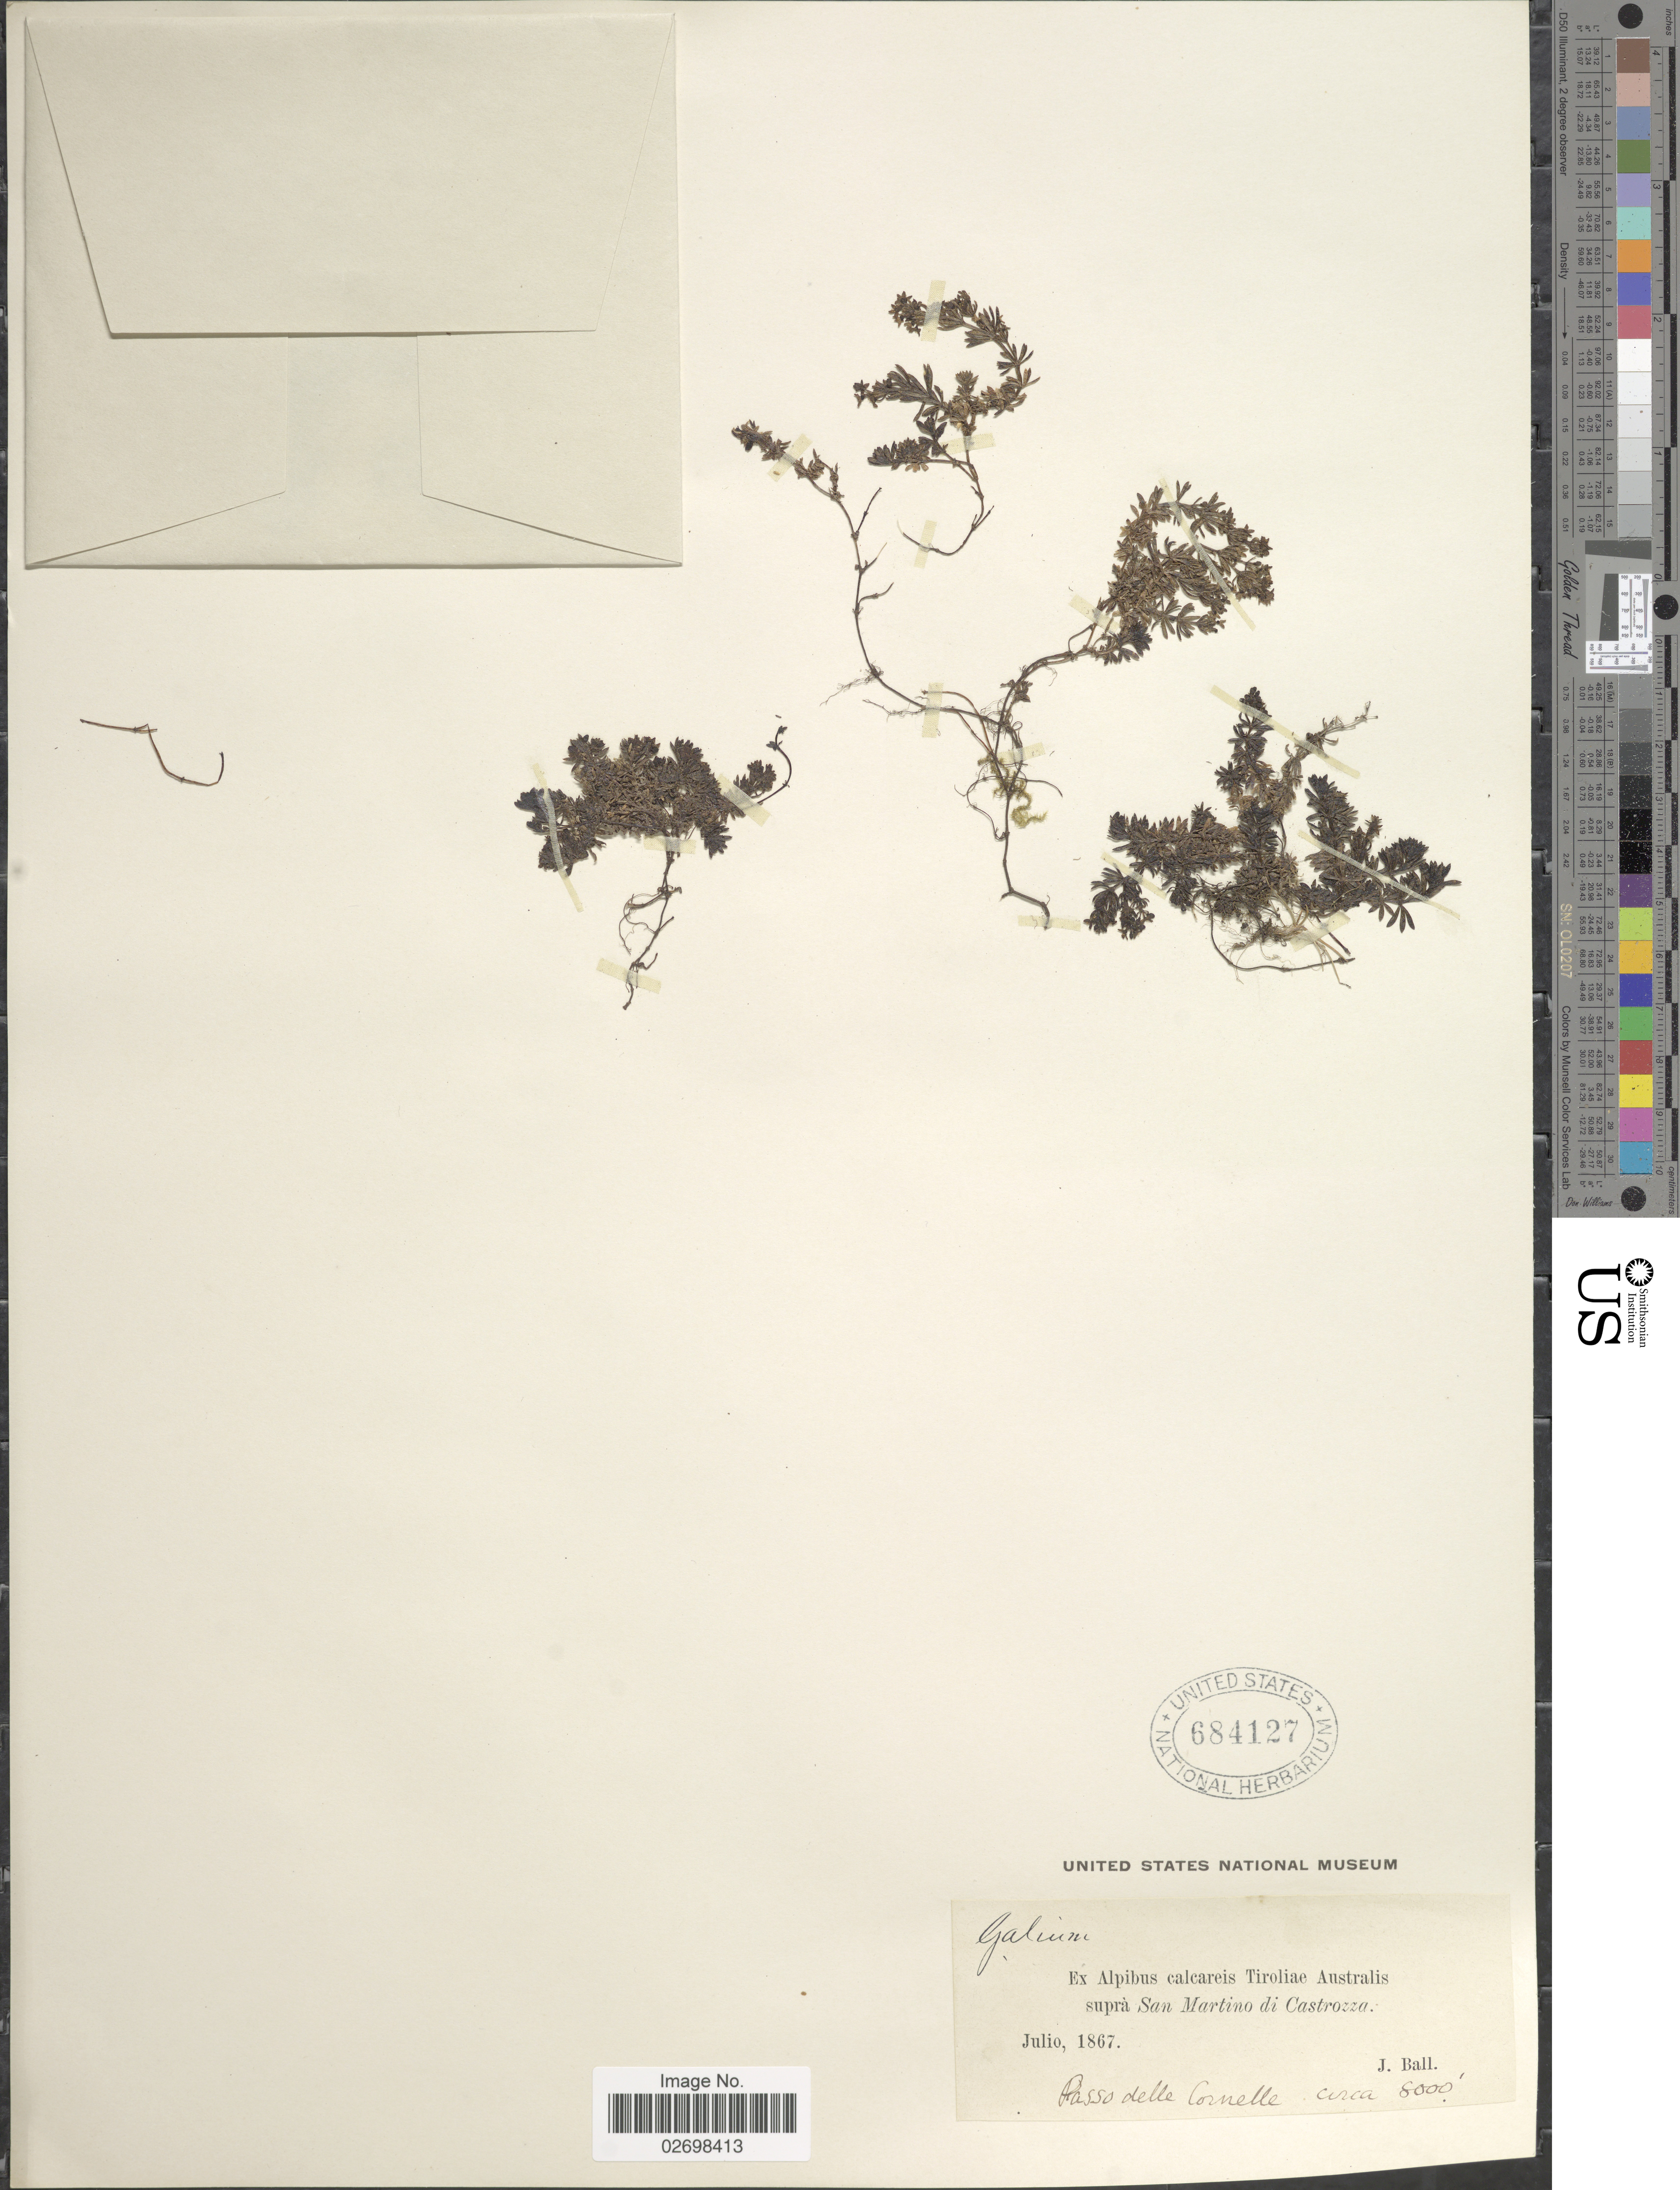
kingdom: Plantae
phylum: Tracheophyta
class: Magnoliopsida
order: Gentianales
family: Rubiaceae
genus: Galium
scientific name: Galium sp.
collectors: J. Ball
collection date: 1867-07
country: Austria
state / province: Tirol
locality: Alpibus calcareis Tiroliae Australis suprá San Martino di Castrozza, Passo delle Cornelle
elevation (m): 2438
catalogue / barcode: US 684127